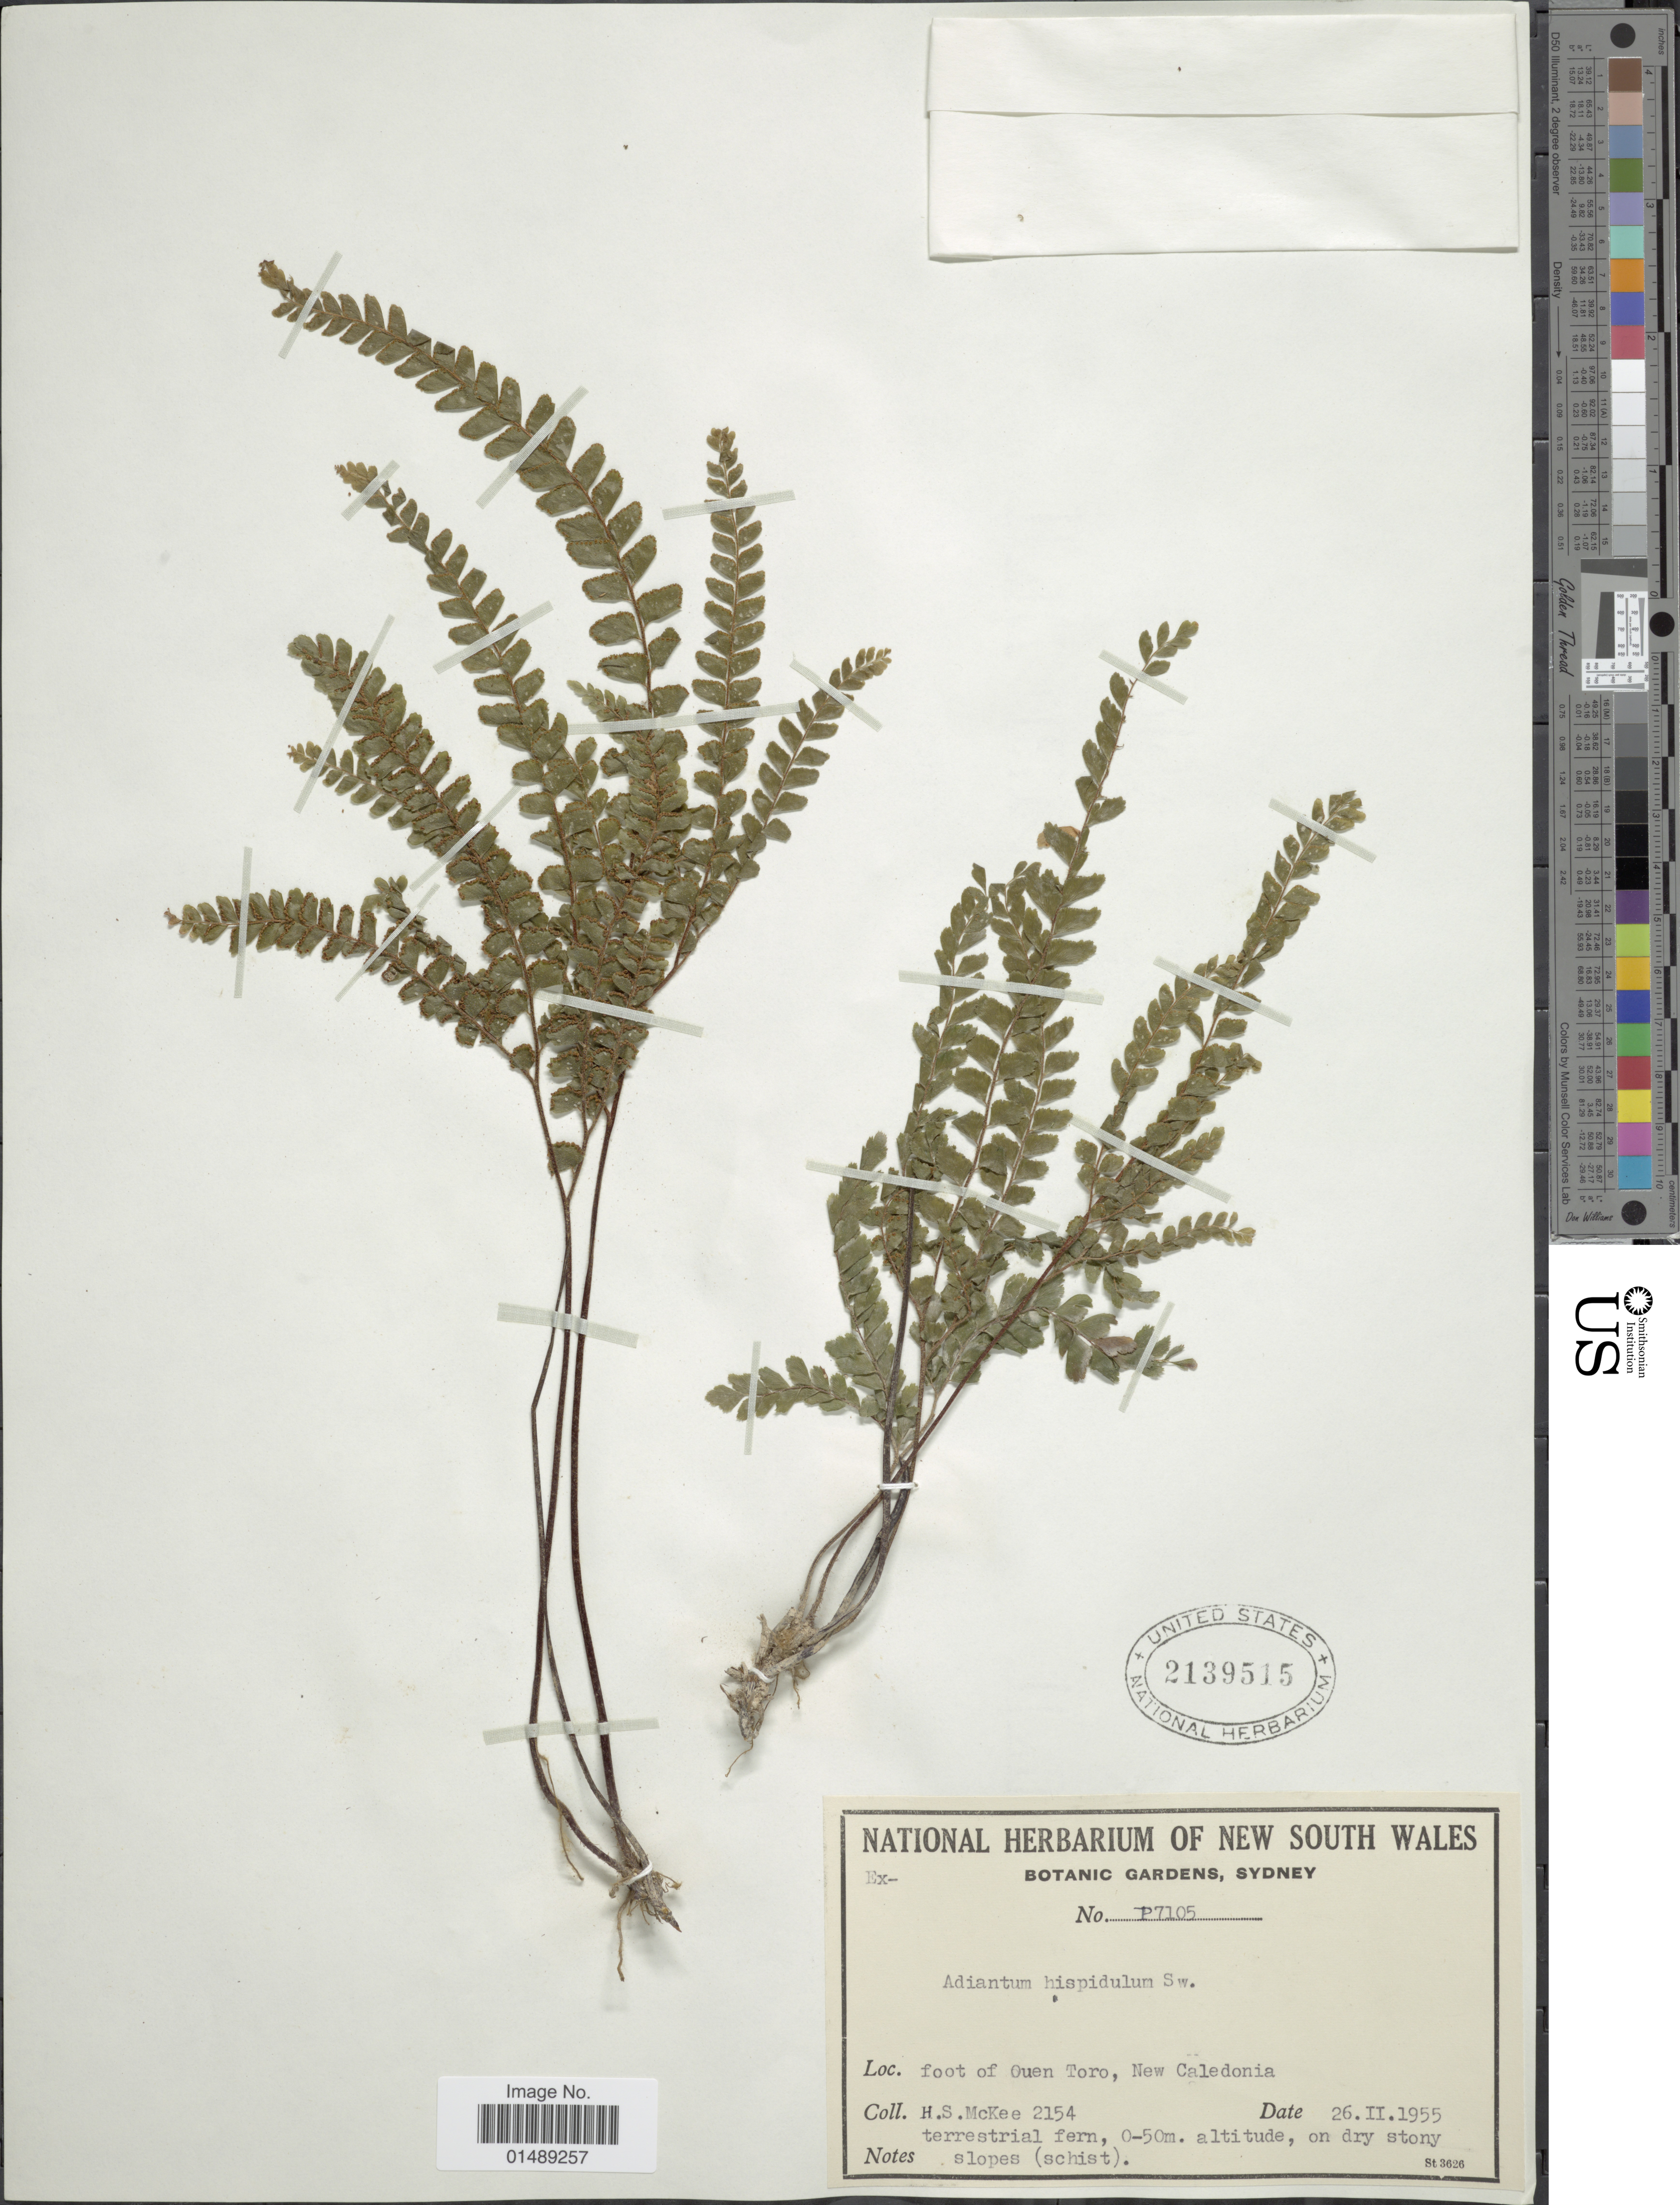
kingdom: Plantae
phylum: Tracheophyta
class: Polypodiopsida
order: Polypodiales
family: Pteridaceae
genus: Adiantum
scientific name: Adiantum hispidulum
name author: Sw.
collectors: H. S. McKee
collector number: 2154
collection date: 1955-02-26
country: New Caledonia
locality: Foot of Ouen Toro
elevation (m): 0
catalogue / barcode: US 2139515